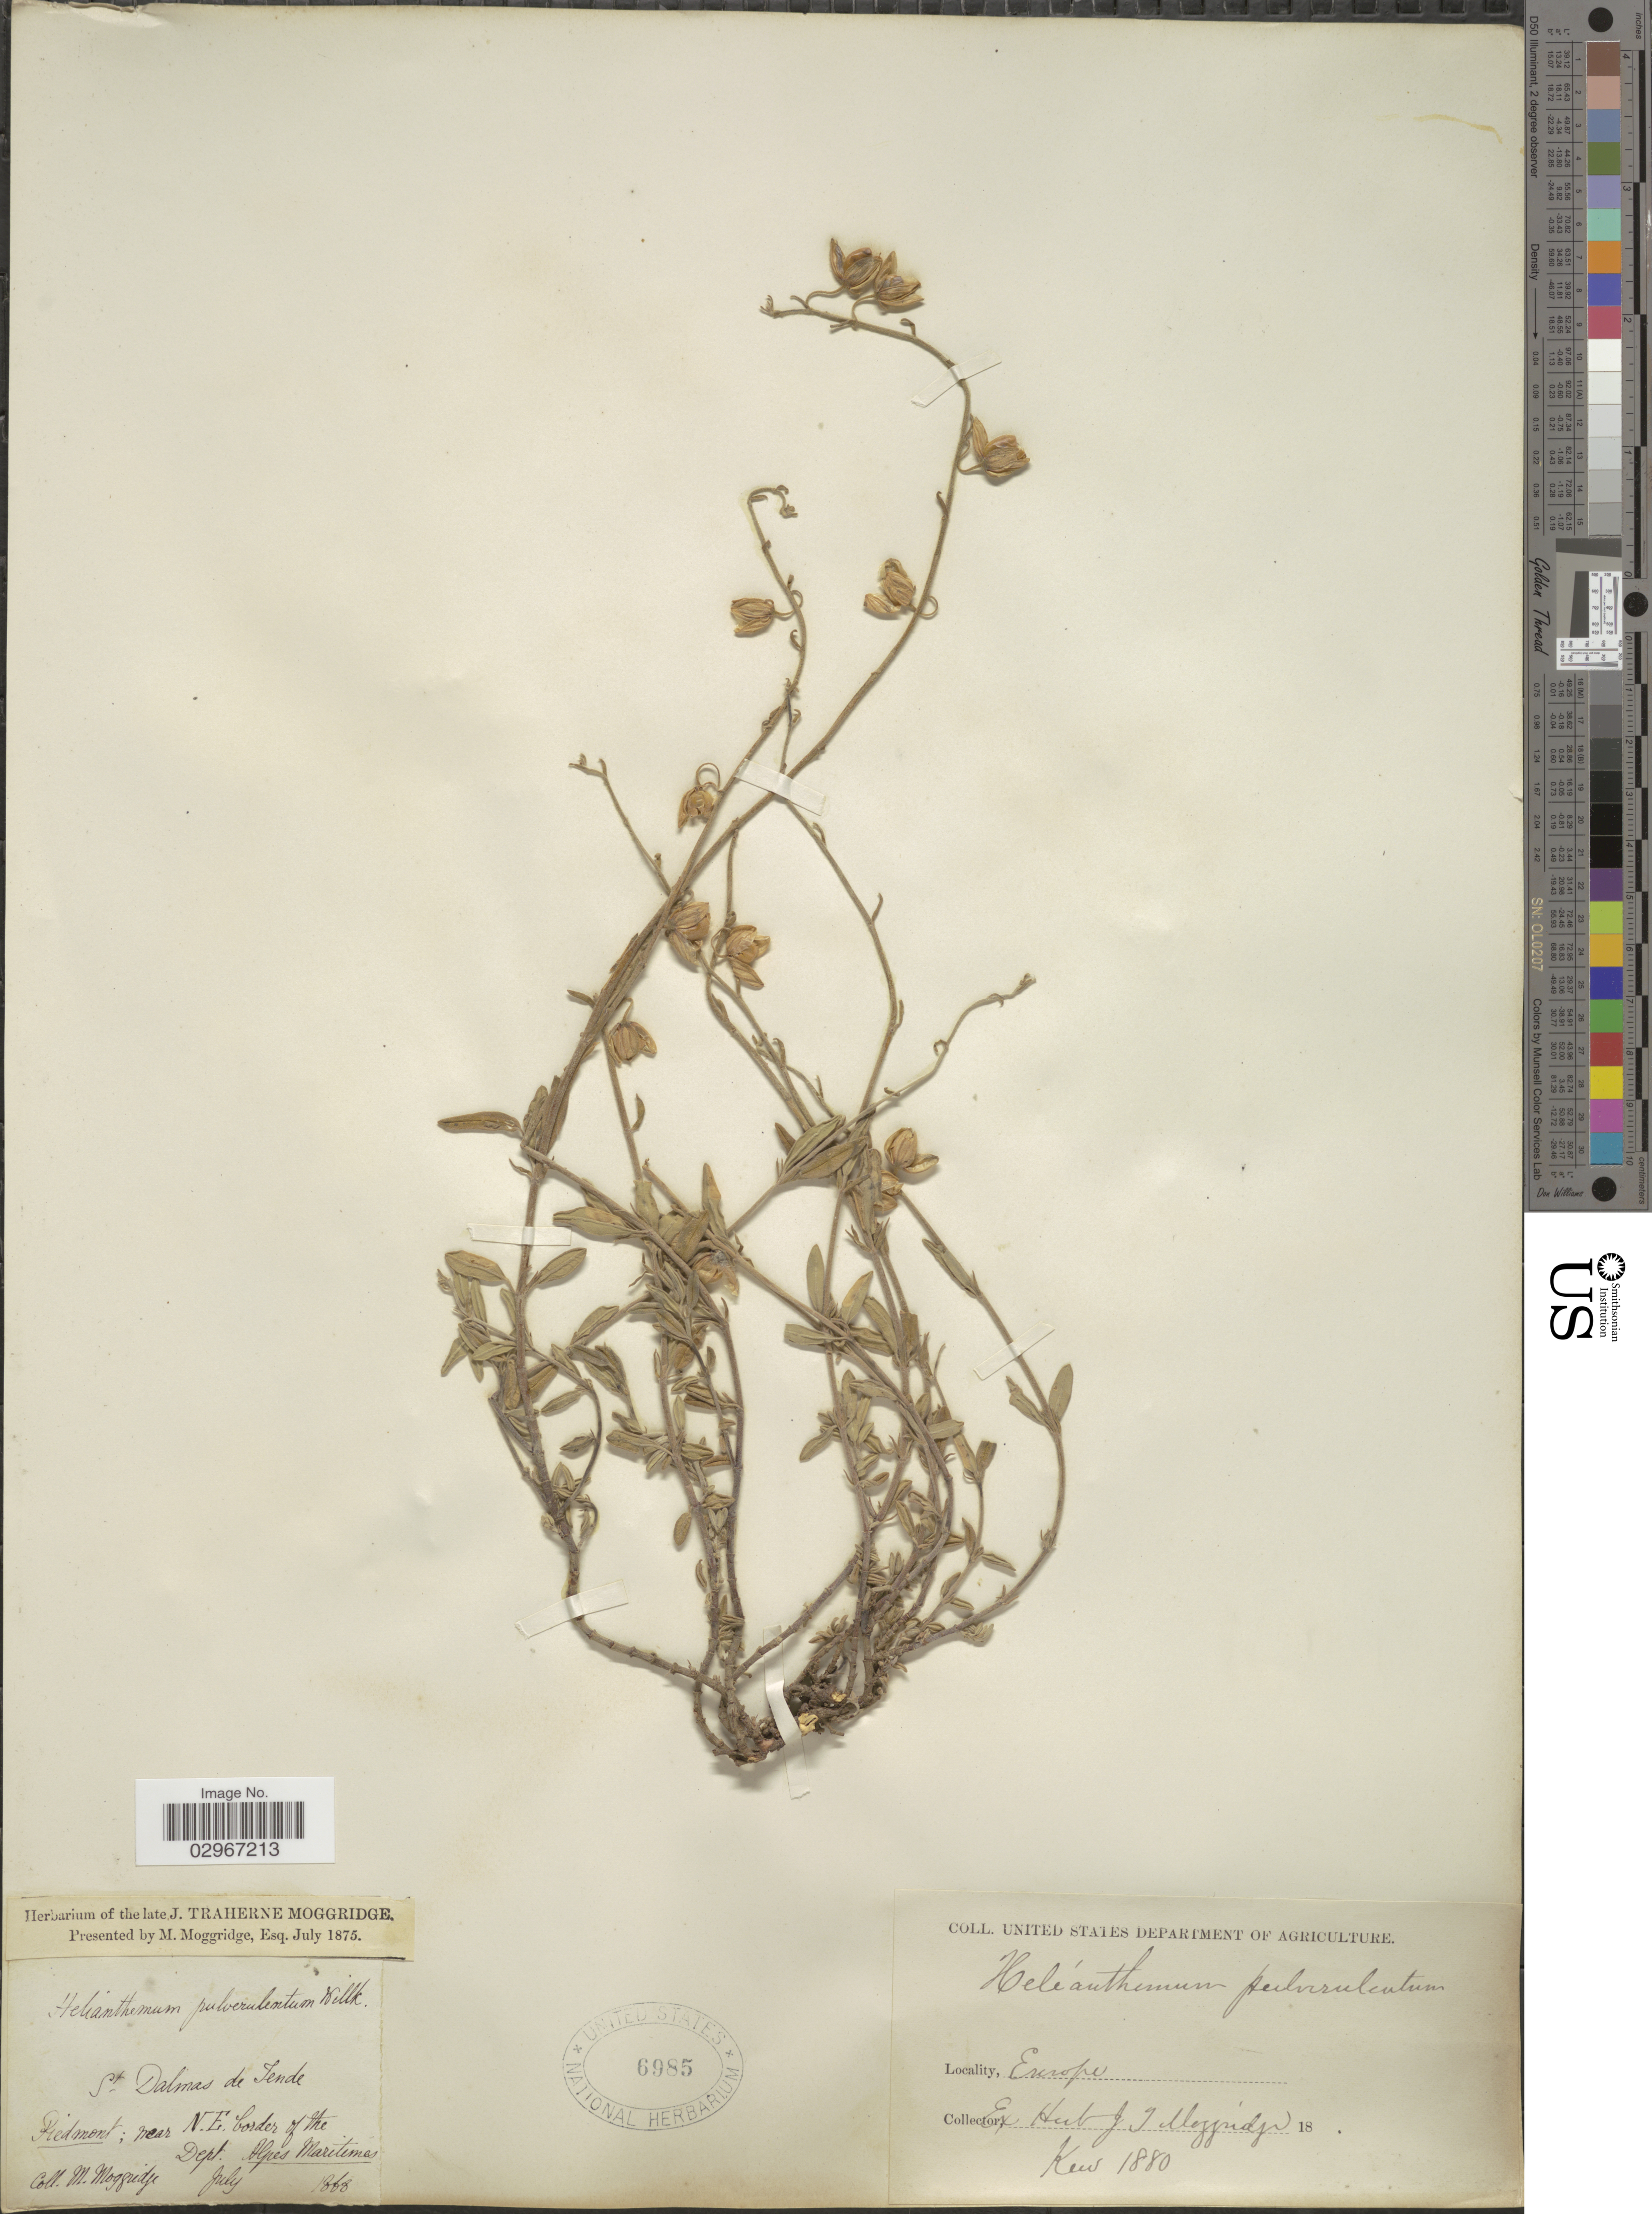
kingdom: Plantae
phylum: Tracheophyta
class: Magnoliopsida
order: Malvales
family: Cistaceae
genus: Helianthemum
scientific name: Helianthemum x pulverulentum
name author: (Pourr.) DC.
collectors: M. Moggridge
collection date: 1868-07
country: France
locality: St. Dalmas de Tende, Fredmont; near N.E. border of the Dept. Alpes Maritimes.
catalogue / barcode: US 6985